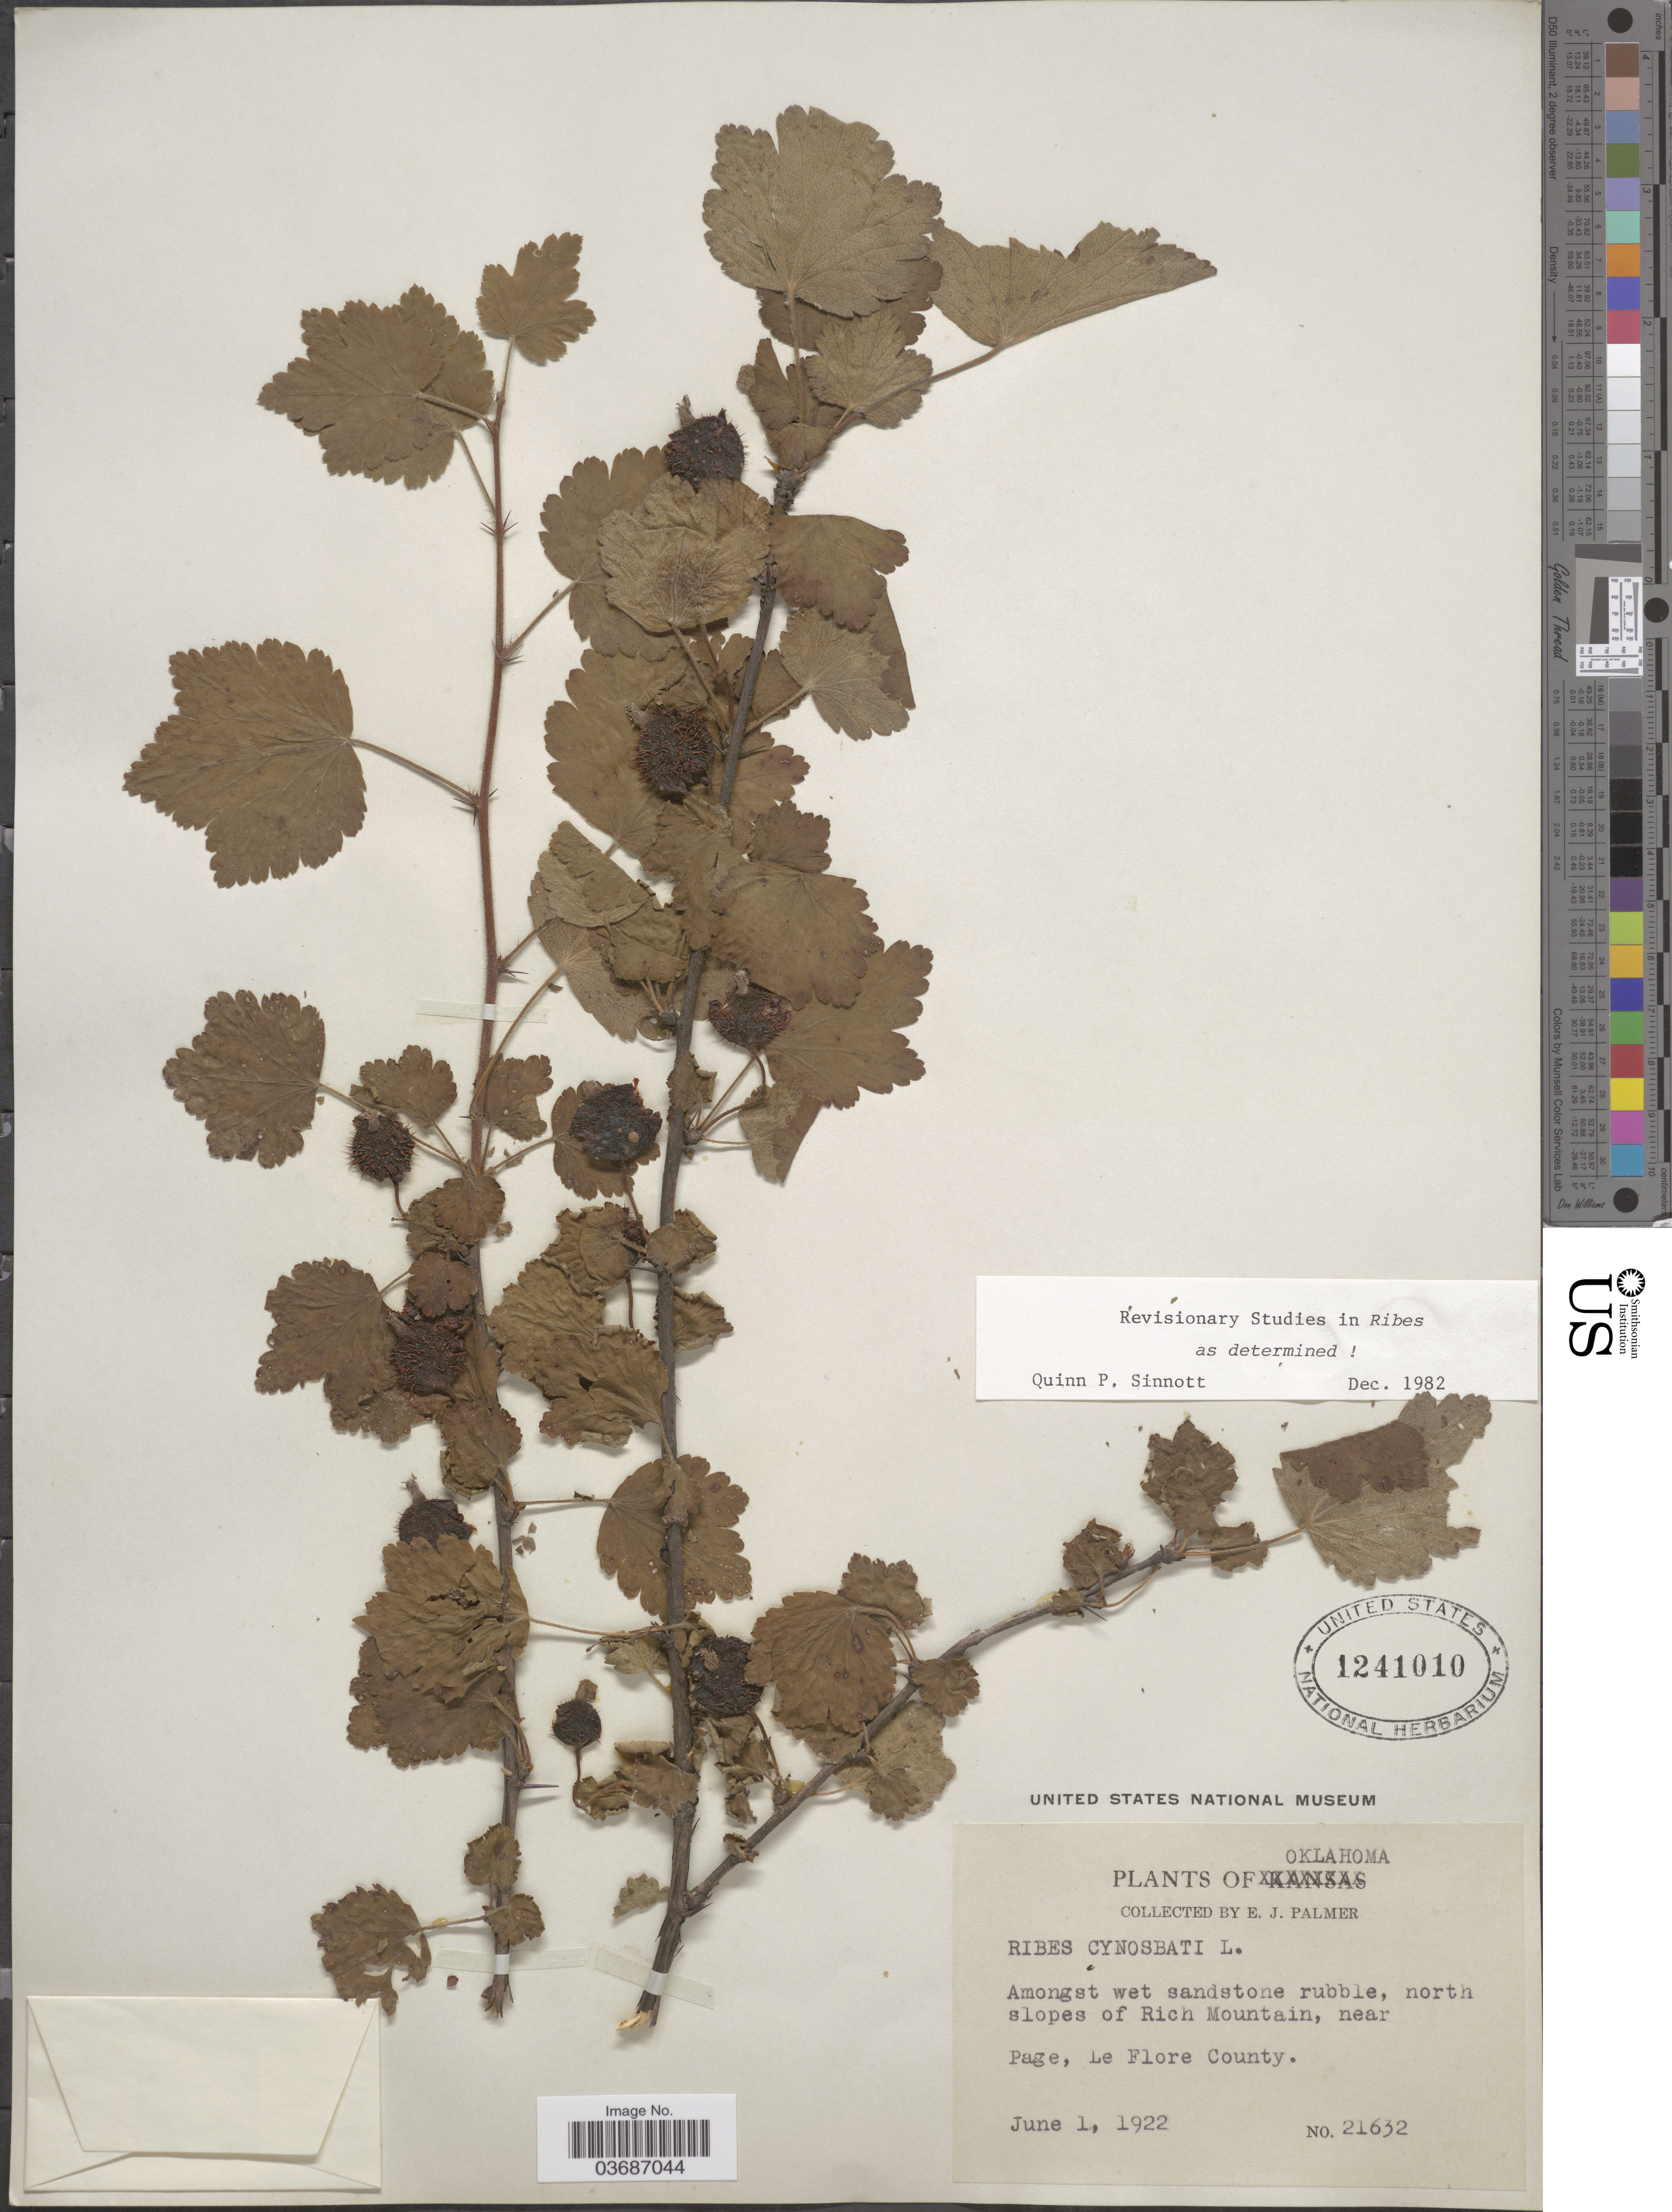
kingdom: Plantae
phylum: Tracheophyta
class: Magnoliopsida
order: Saxifragales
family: Grossulariaceae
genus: Ribes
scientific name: Ribes cynosbati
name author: L.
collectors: E. J. Palmer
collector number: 21632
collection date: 1922-06-01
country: United States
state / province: Oklahoma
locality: Amongst wet sandstone rubble, north slopes of Rich Mountain, near Page, Le Flore County.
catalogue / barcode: US 1241010